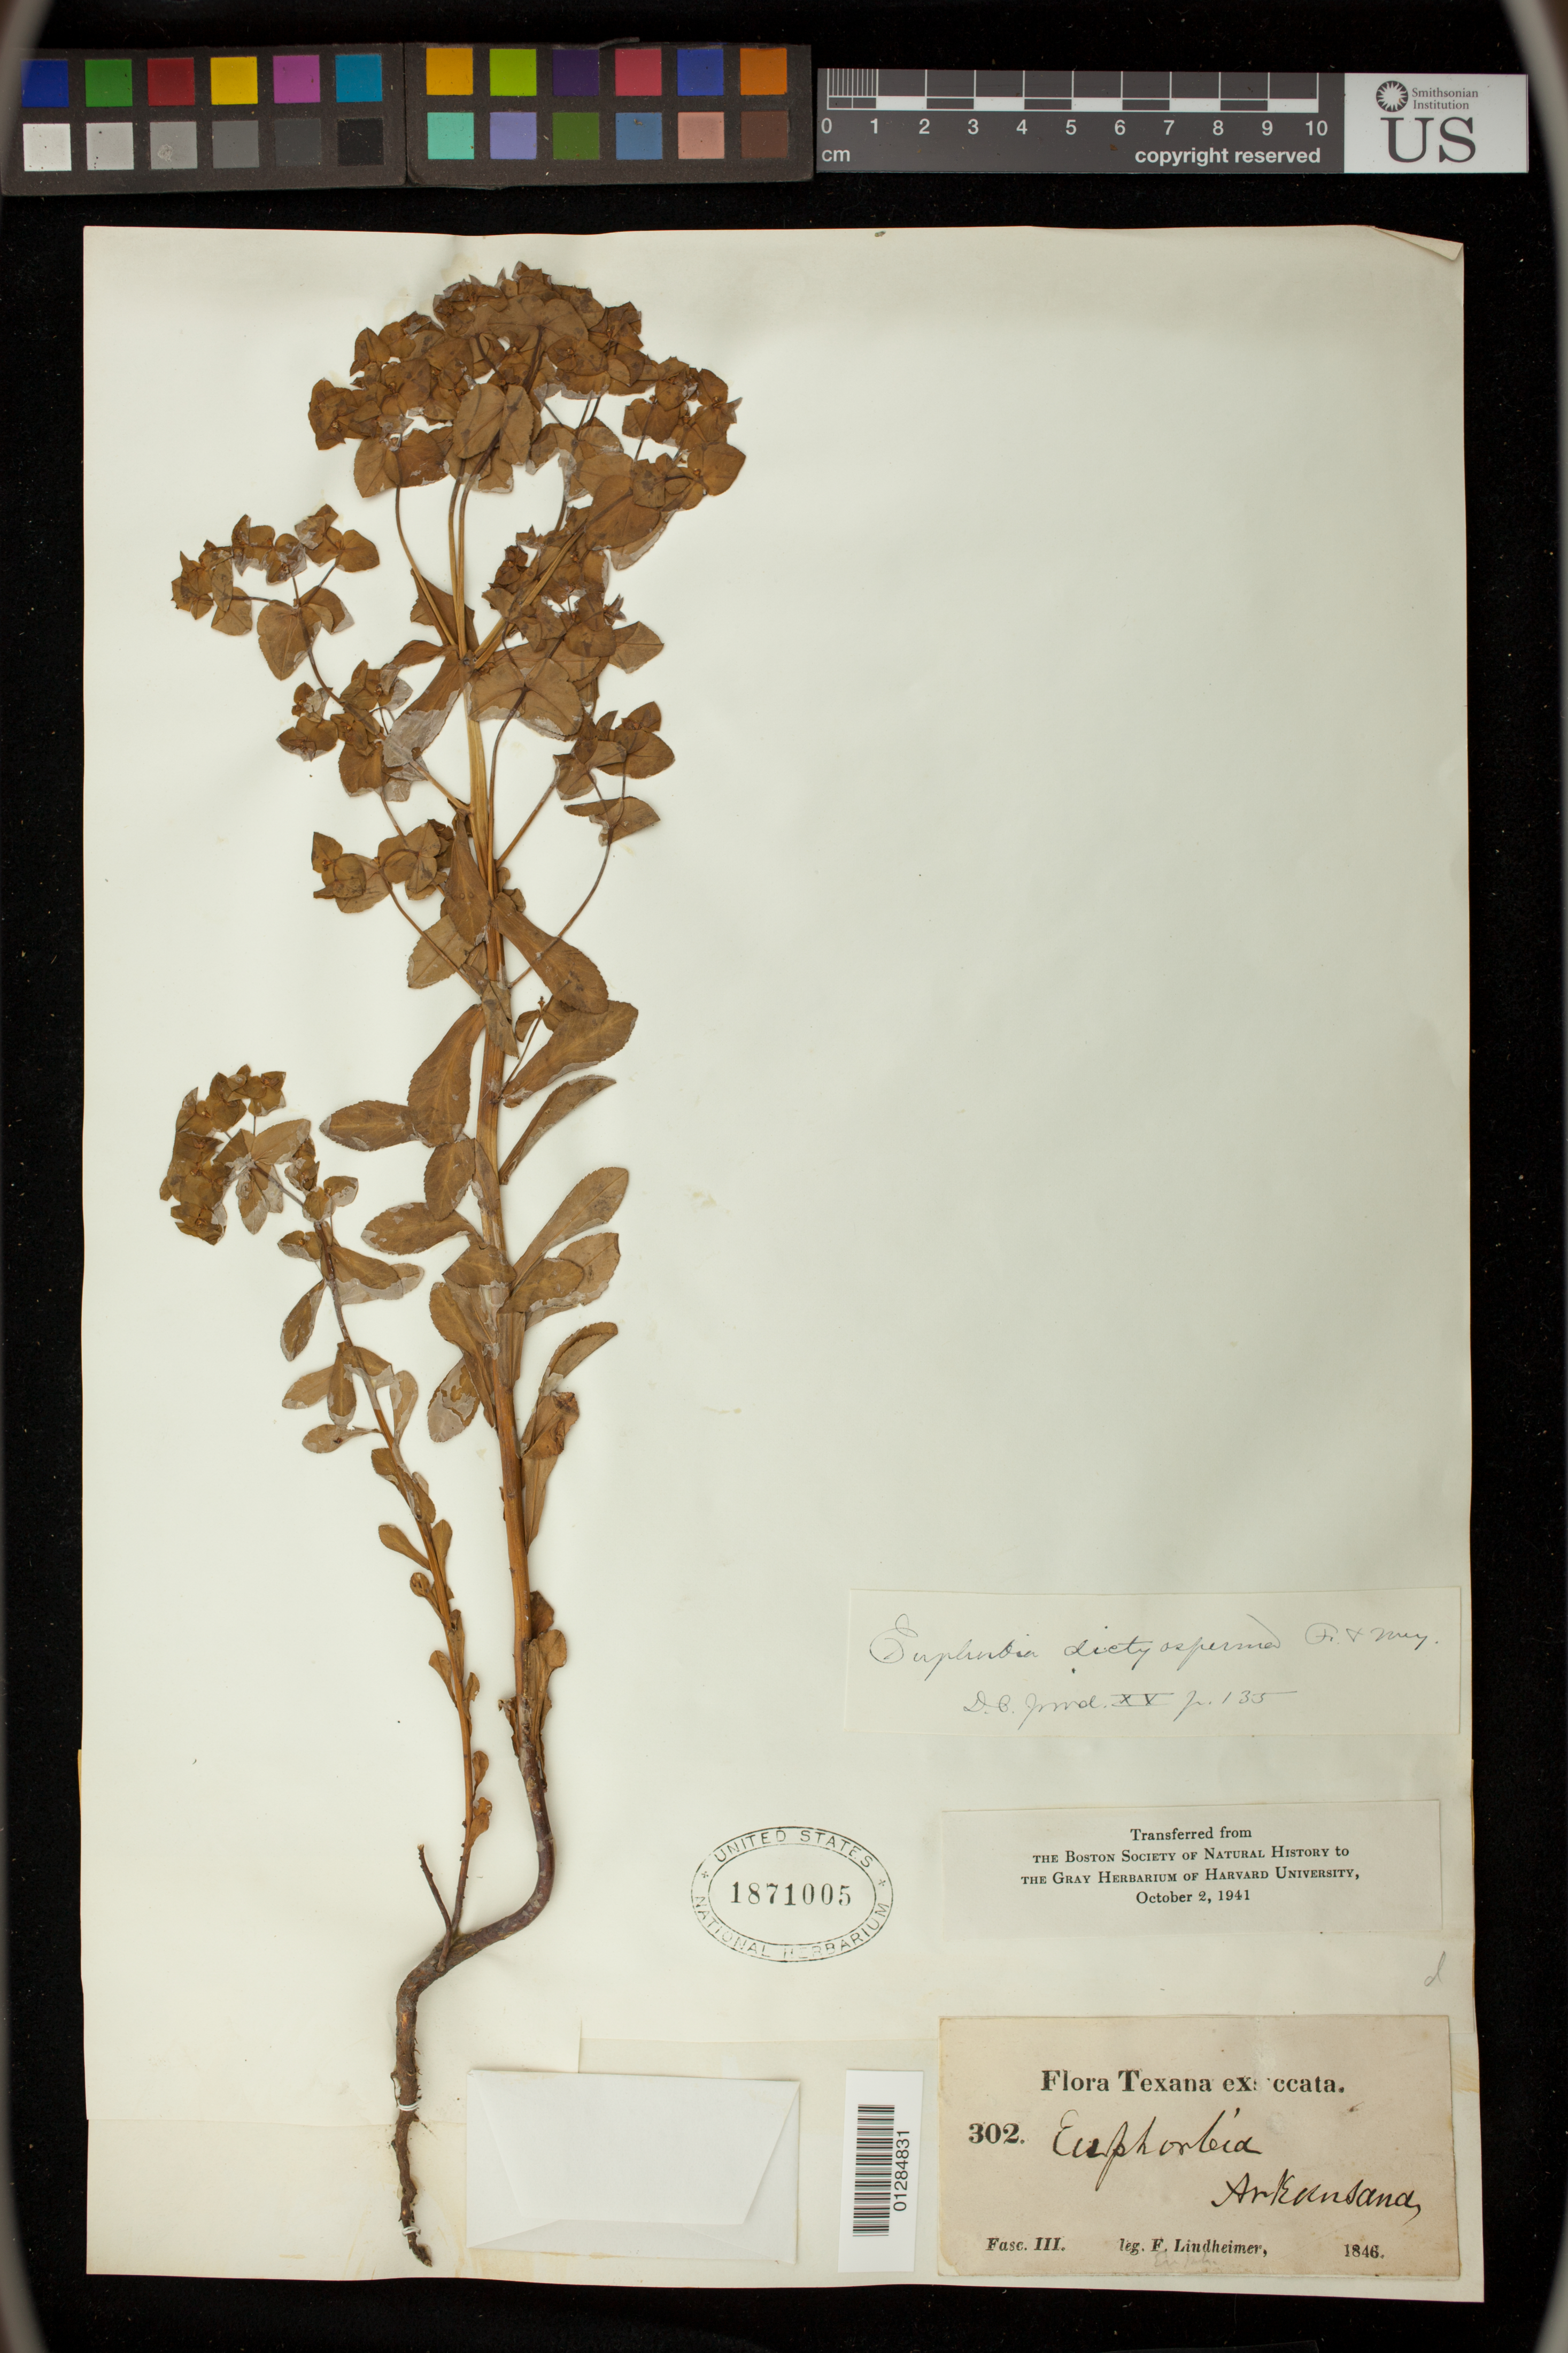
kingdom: Plantae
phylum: Tracheophyta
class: Magnoliopsida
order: Malpighiales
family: Euphorbiaceae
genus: Euphorbia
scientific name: Euphorbia spathulata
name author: Lam.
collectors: F. Lindheimer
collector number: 302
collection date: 1846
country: United States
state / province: Texas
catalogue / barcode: US 1871005